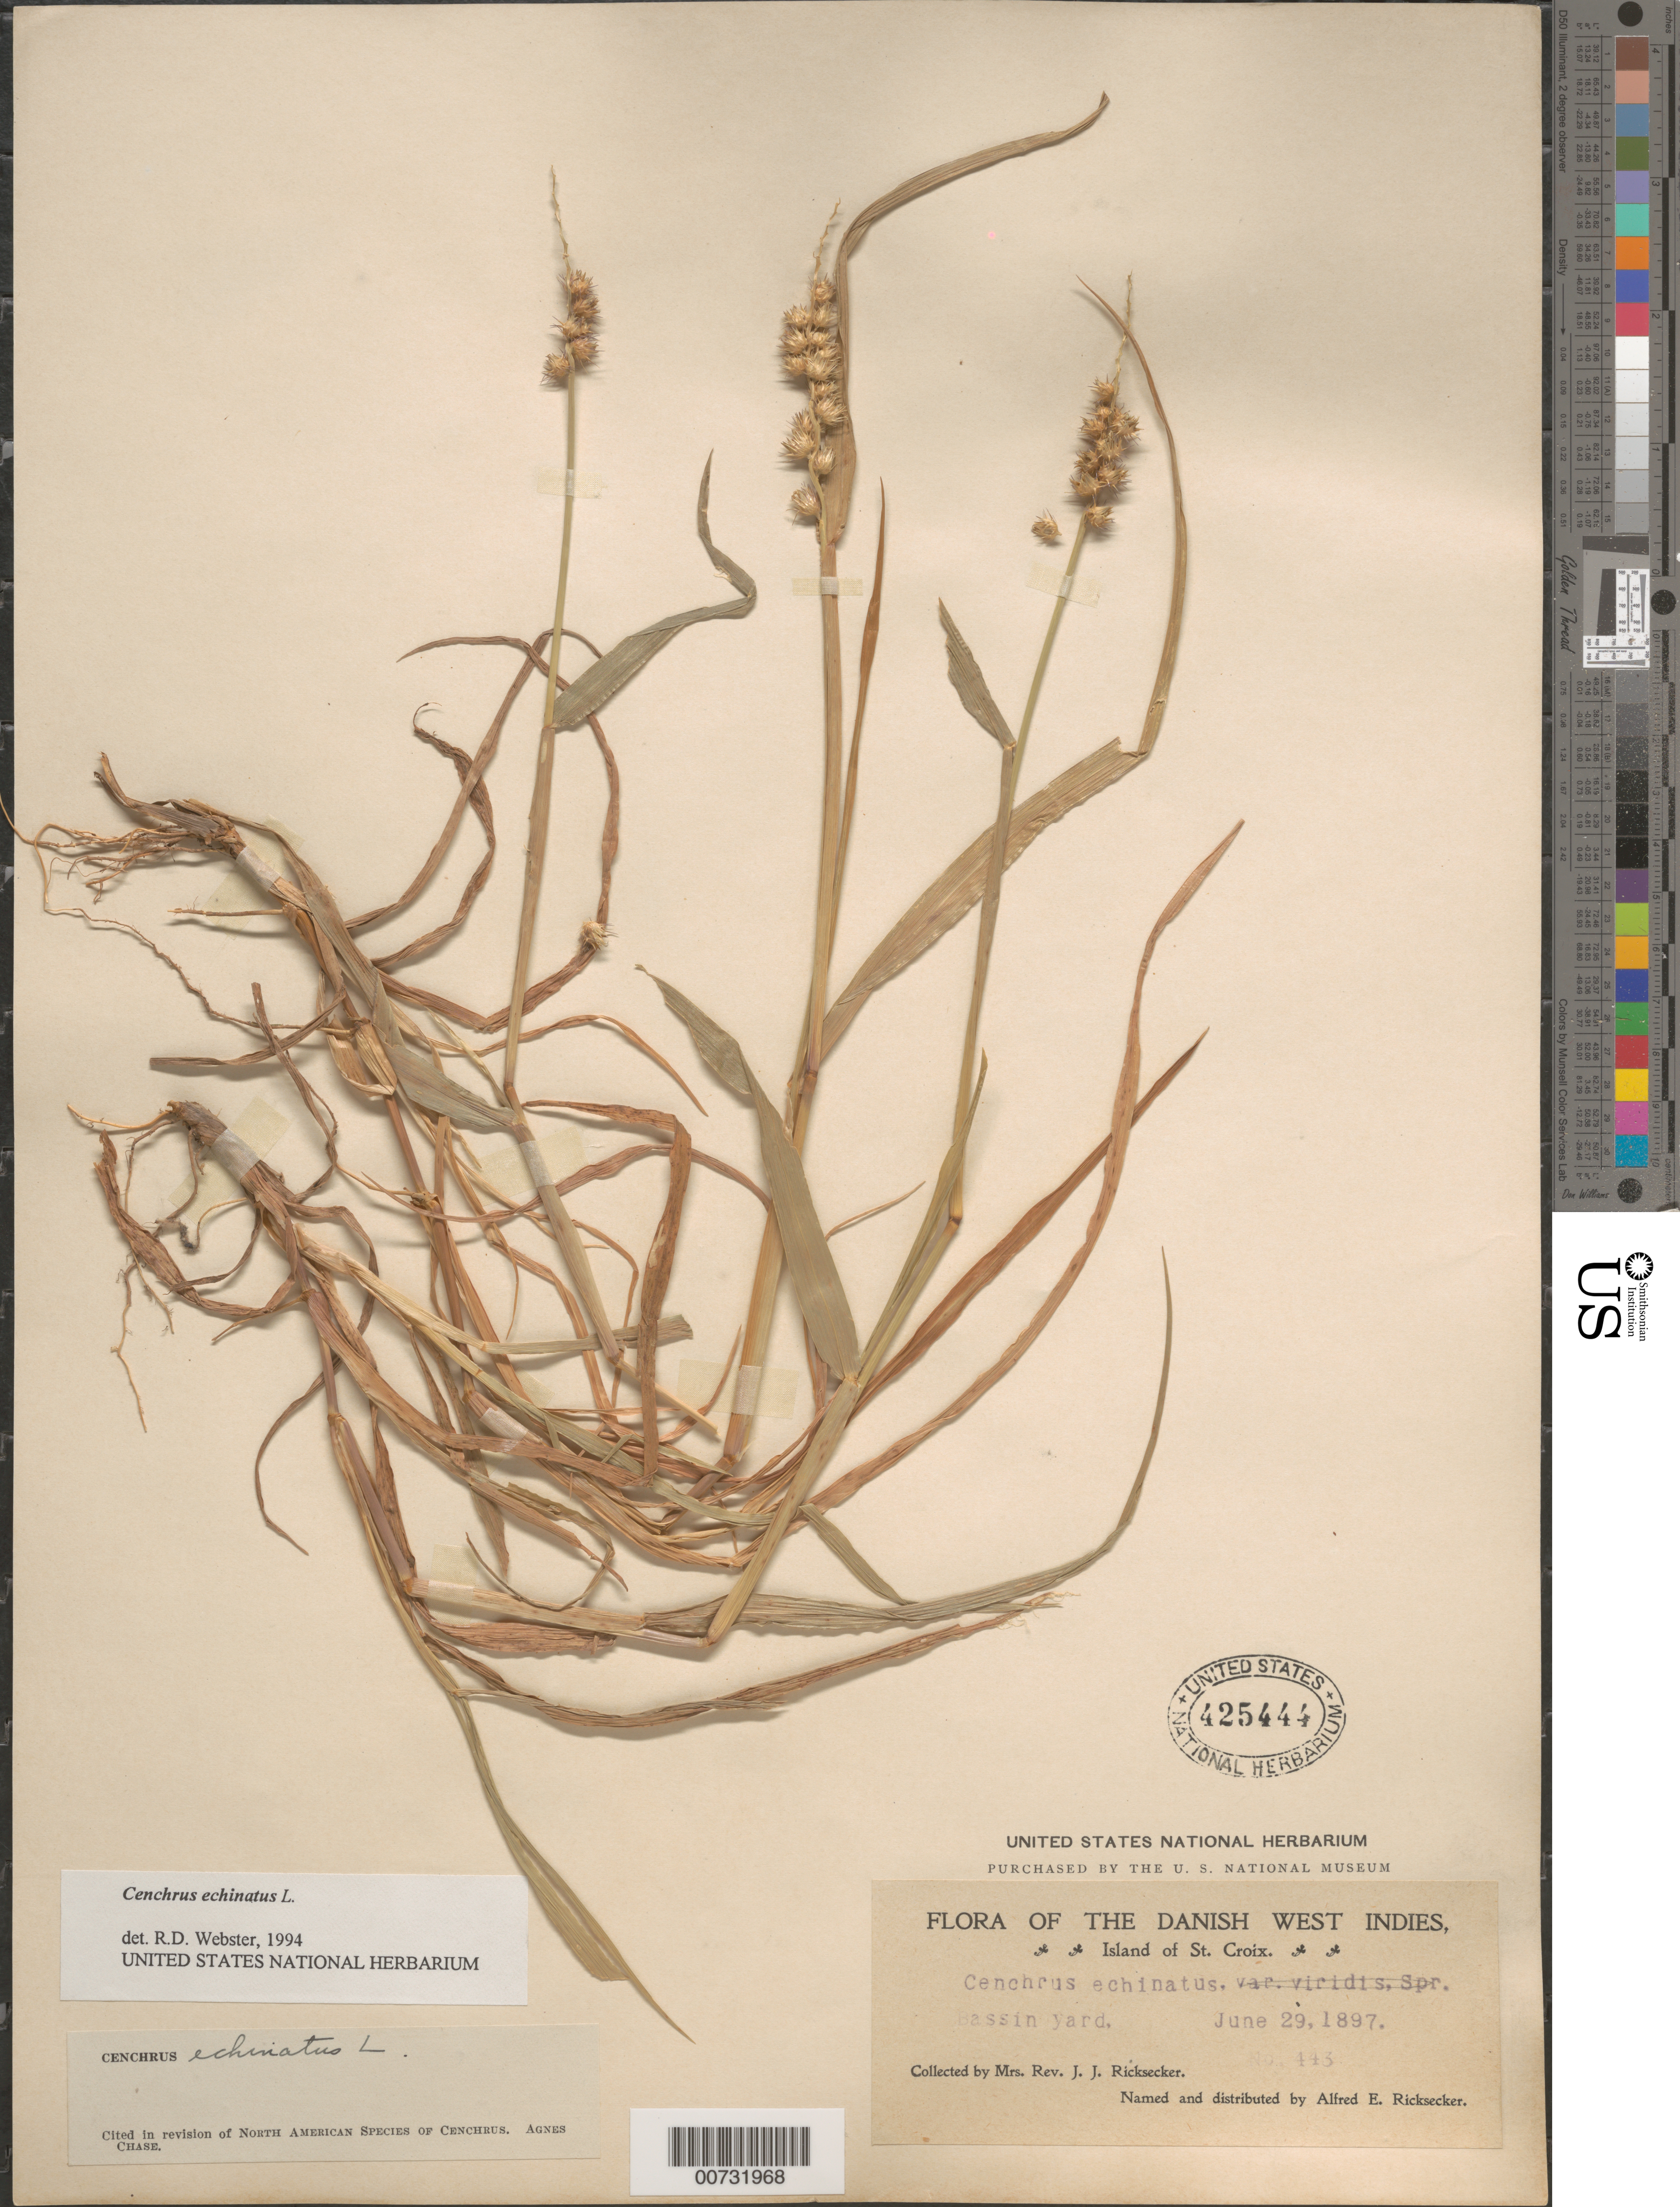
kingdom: Plantae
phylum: Tracheophyta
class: Liliopsida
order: Poales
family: Poaceae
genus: Cenchrus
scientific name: Cenchrus echinatus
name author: L.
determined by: Webster, Robert D.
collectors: L. A. Ricksecker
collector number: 443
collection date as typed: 29 Jun 1897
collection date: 1897-06-29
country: U.S. Virgin Islands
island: St. Croix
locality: St. Croix; Bassin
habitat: Yard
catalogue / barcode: US 425444